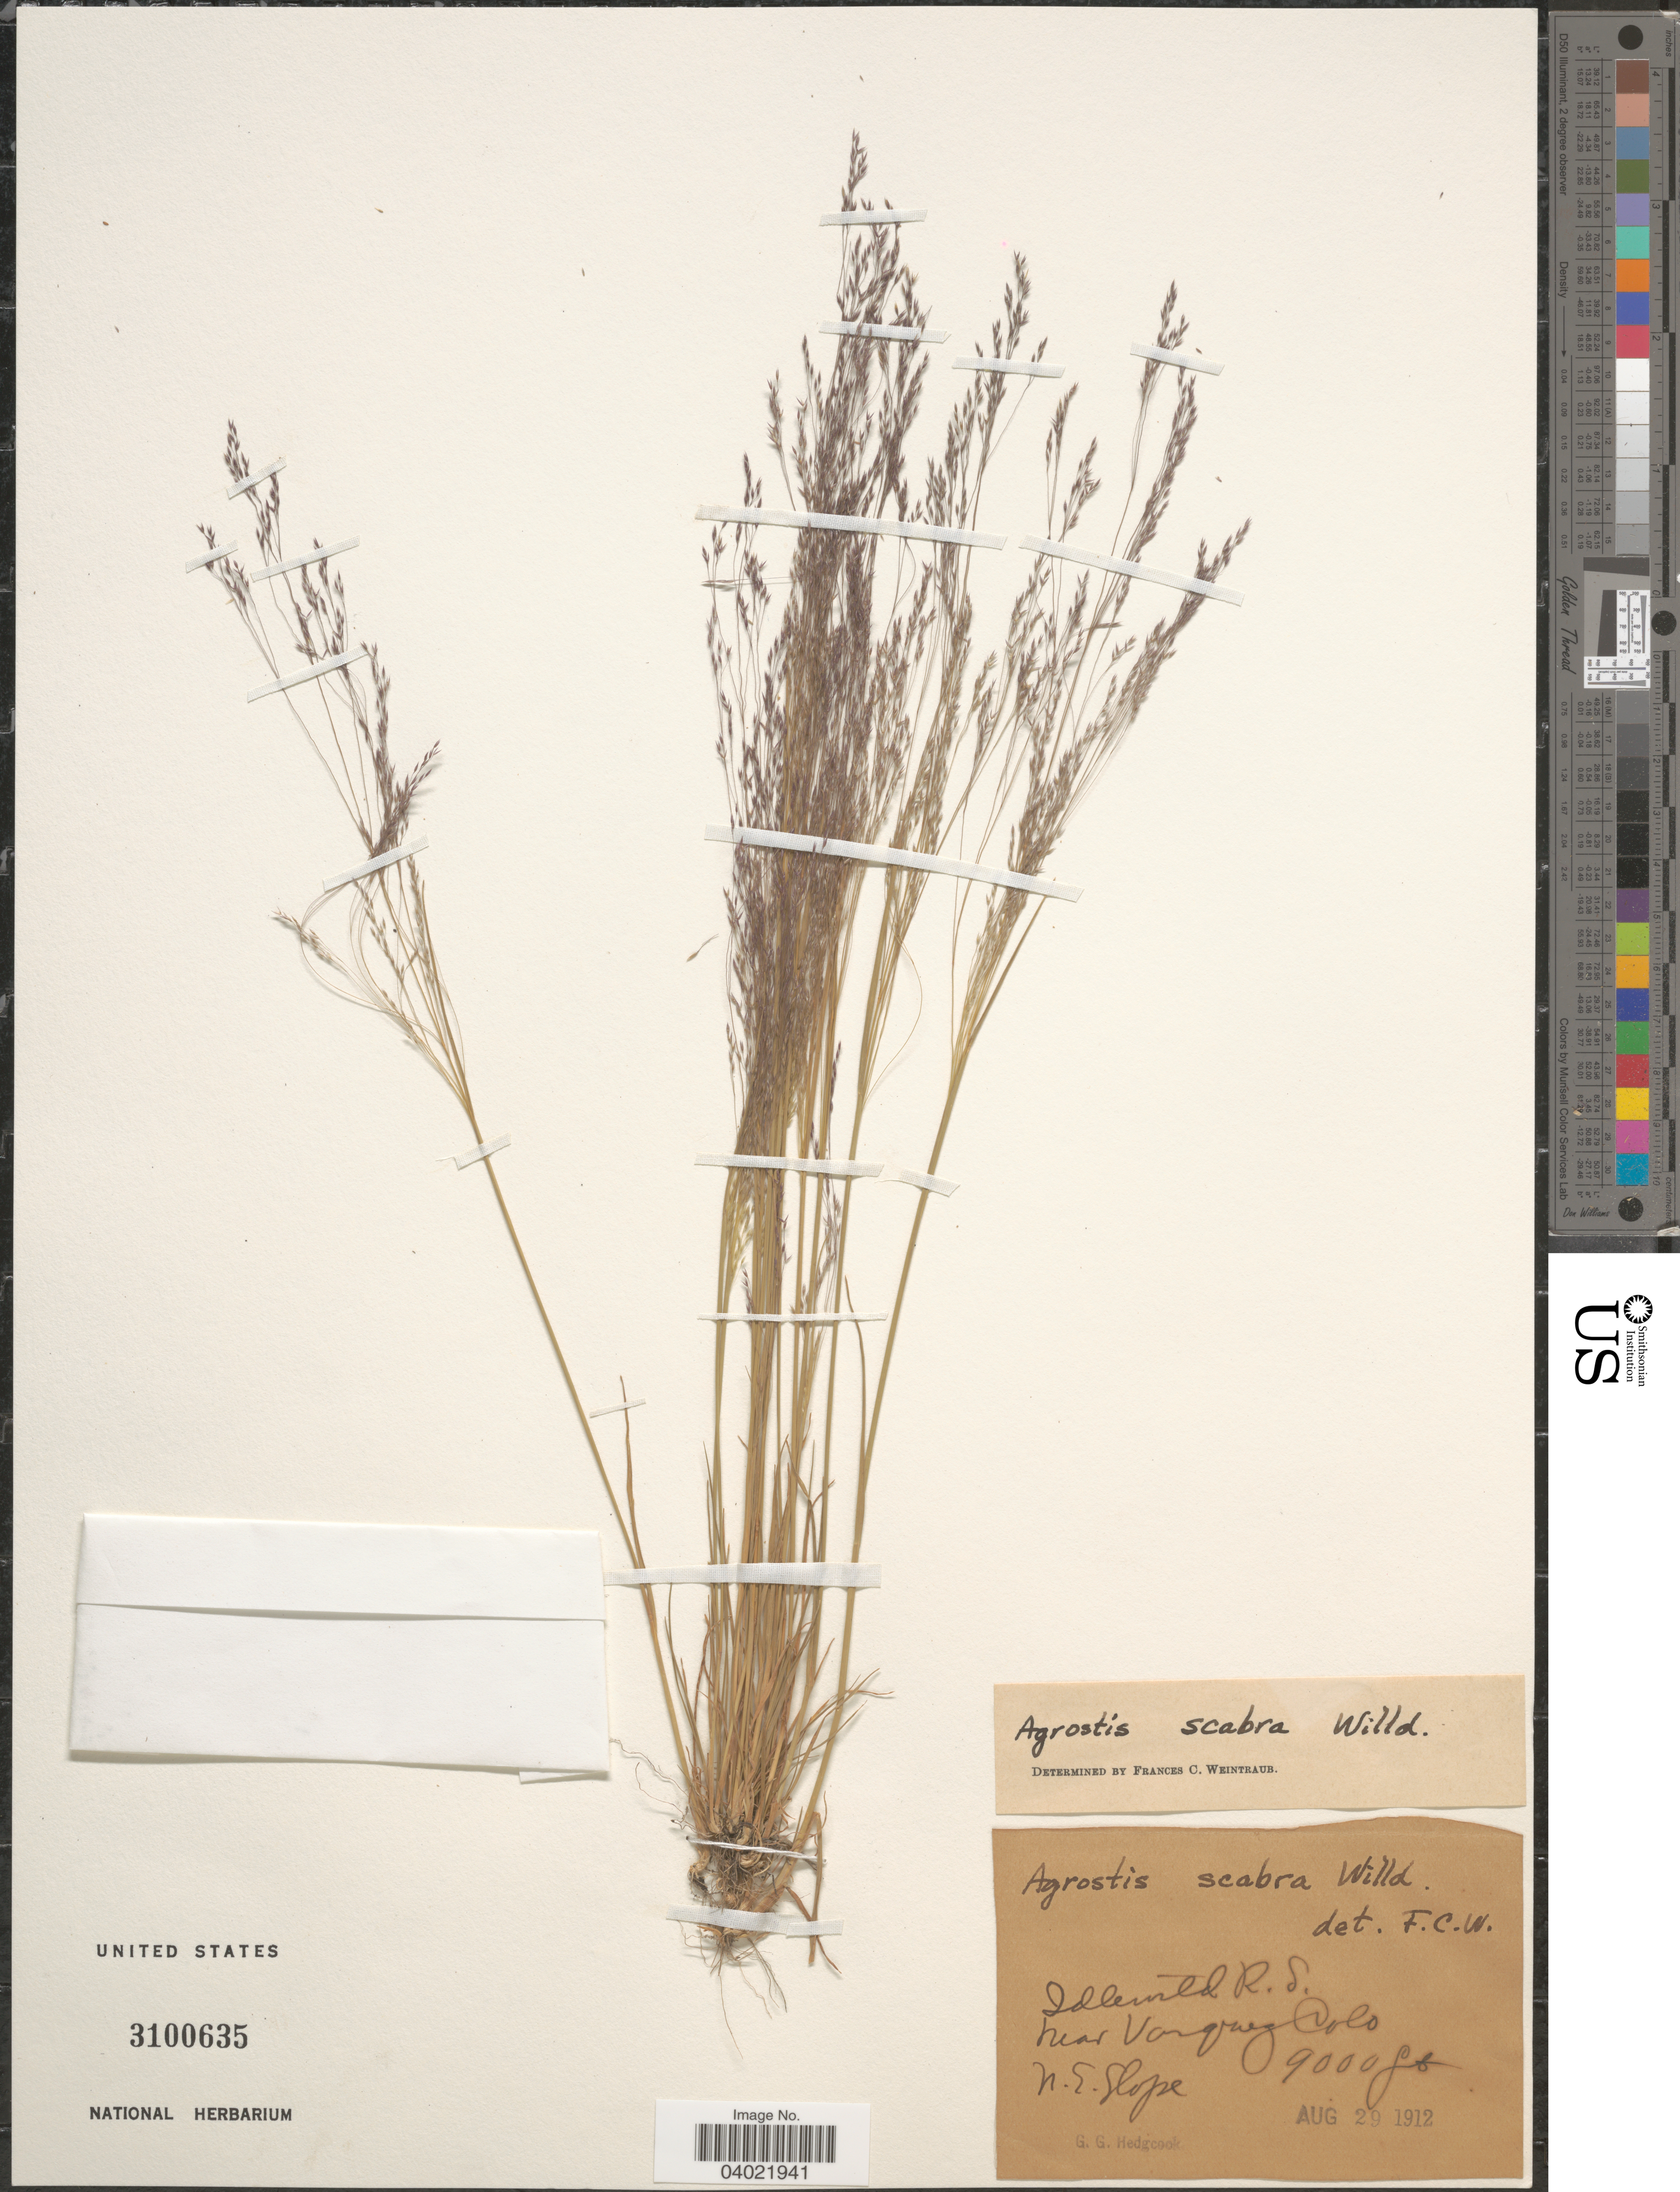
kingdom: Plantae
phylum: Tracheophyta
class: Liliopsida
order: Poales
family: Poaceae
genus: Agrostis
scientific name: Agrostis scabra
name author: Willd.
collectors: G. Hedgcock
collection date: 1912-08-29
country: United States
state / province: Colorado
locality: Idlewild R.S. near Vasquez. N.E. Slope.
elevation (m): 2743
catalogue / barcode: US 3100635